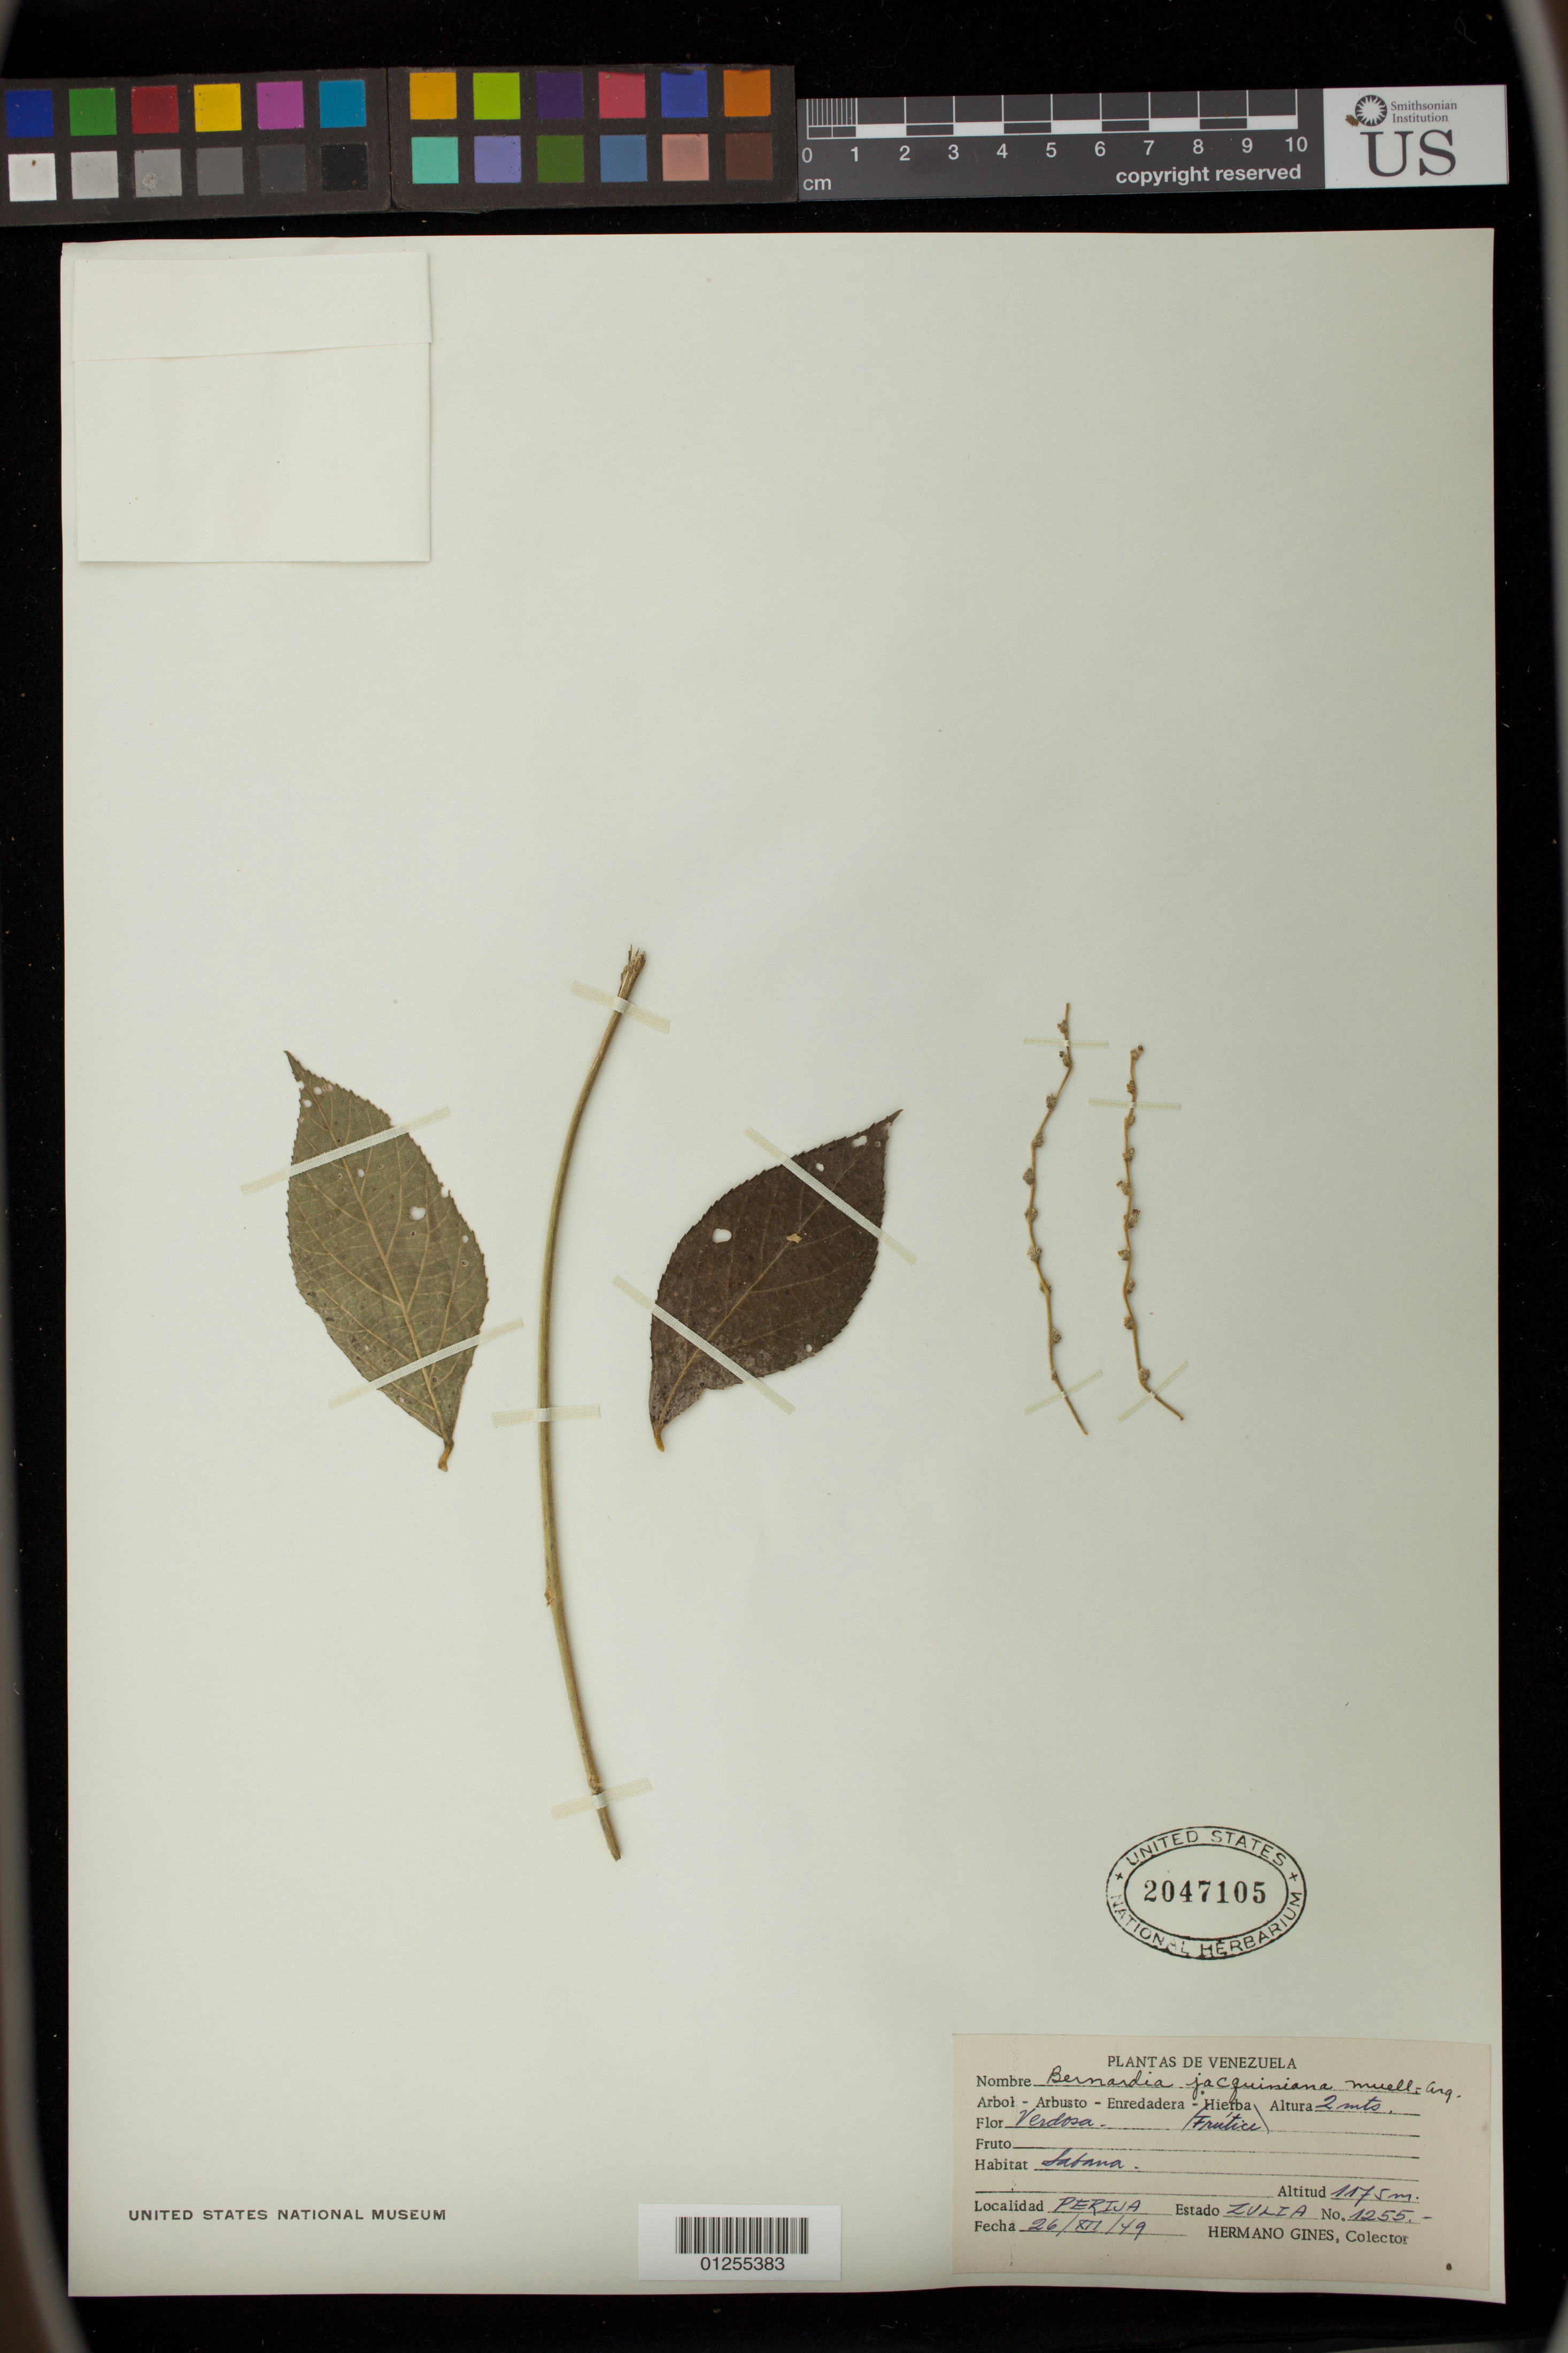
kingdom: Plantae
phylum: Tracheophyta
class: Magnoliopsida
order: Malpighiales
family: Euphorbiaceae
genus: Bernardia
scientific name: Bernardia jacquiniana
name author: Müll. Arg.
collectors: H. Gines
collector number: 1255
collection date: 1949-03-26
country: Venezuela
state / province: Zulia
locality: Perija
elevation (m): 1175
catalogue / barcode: US 2047105